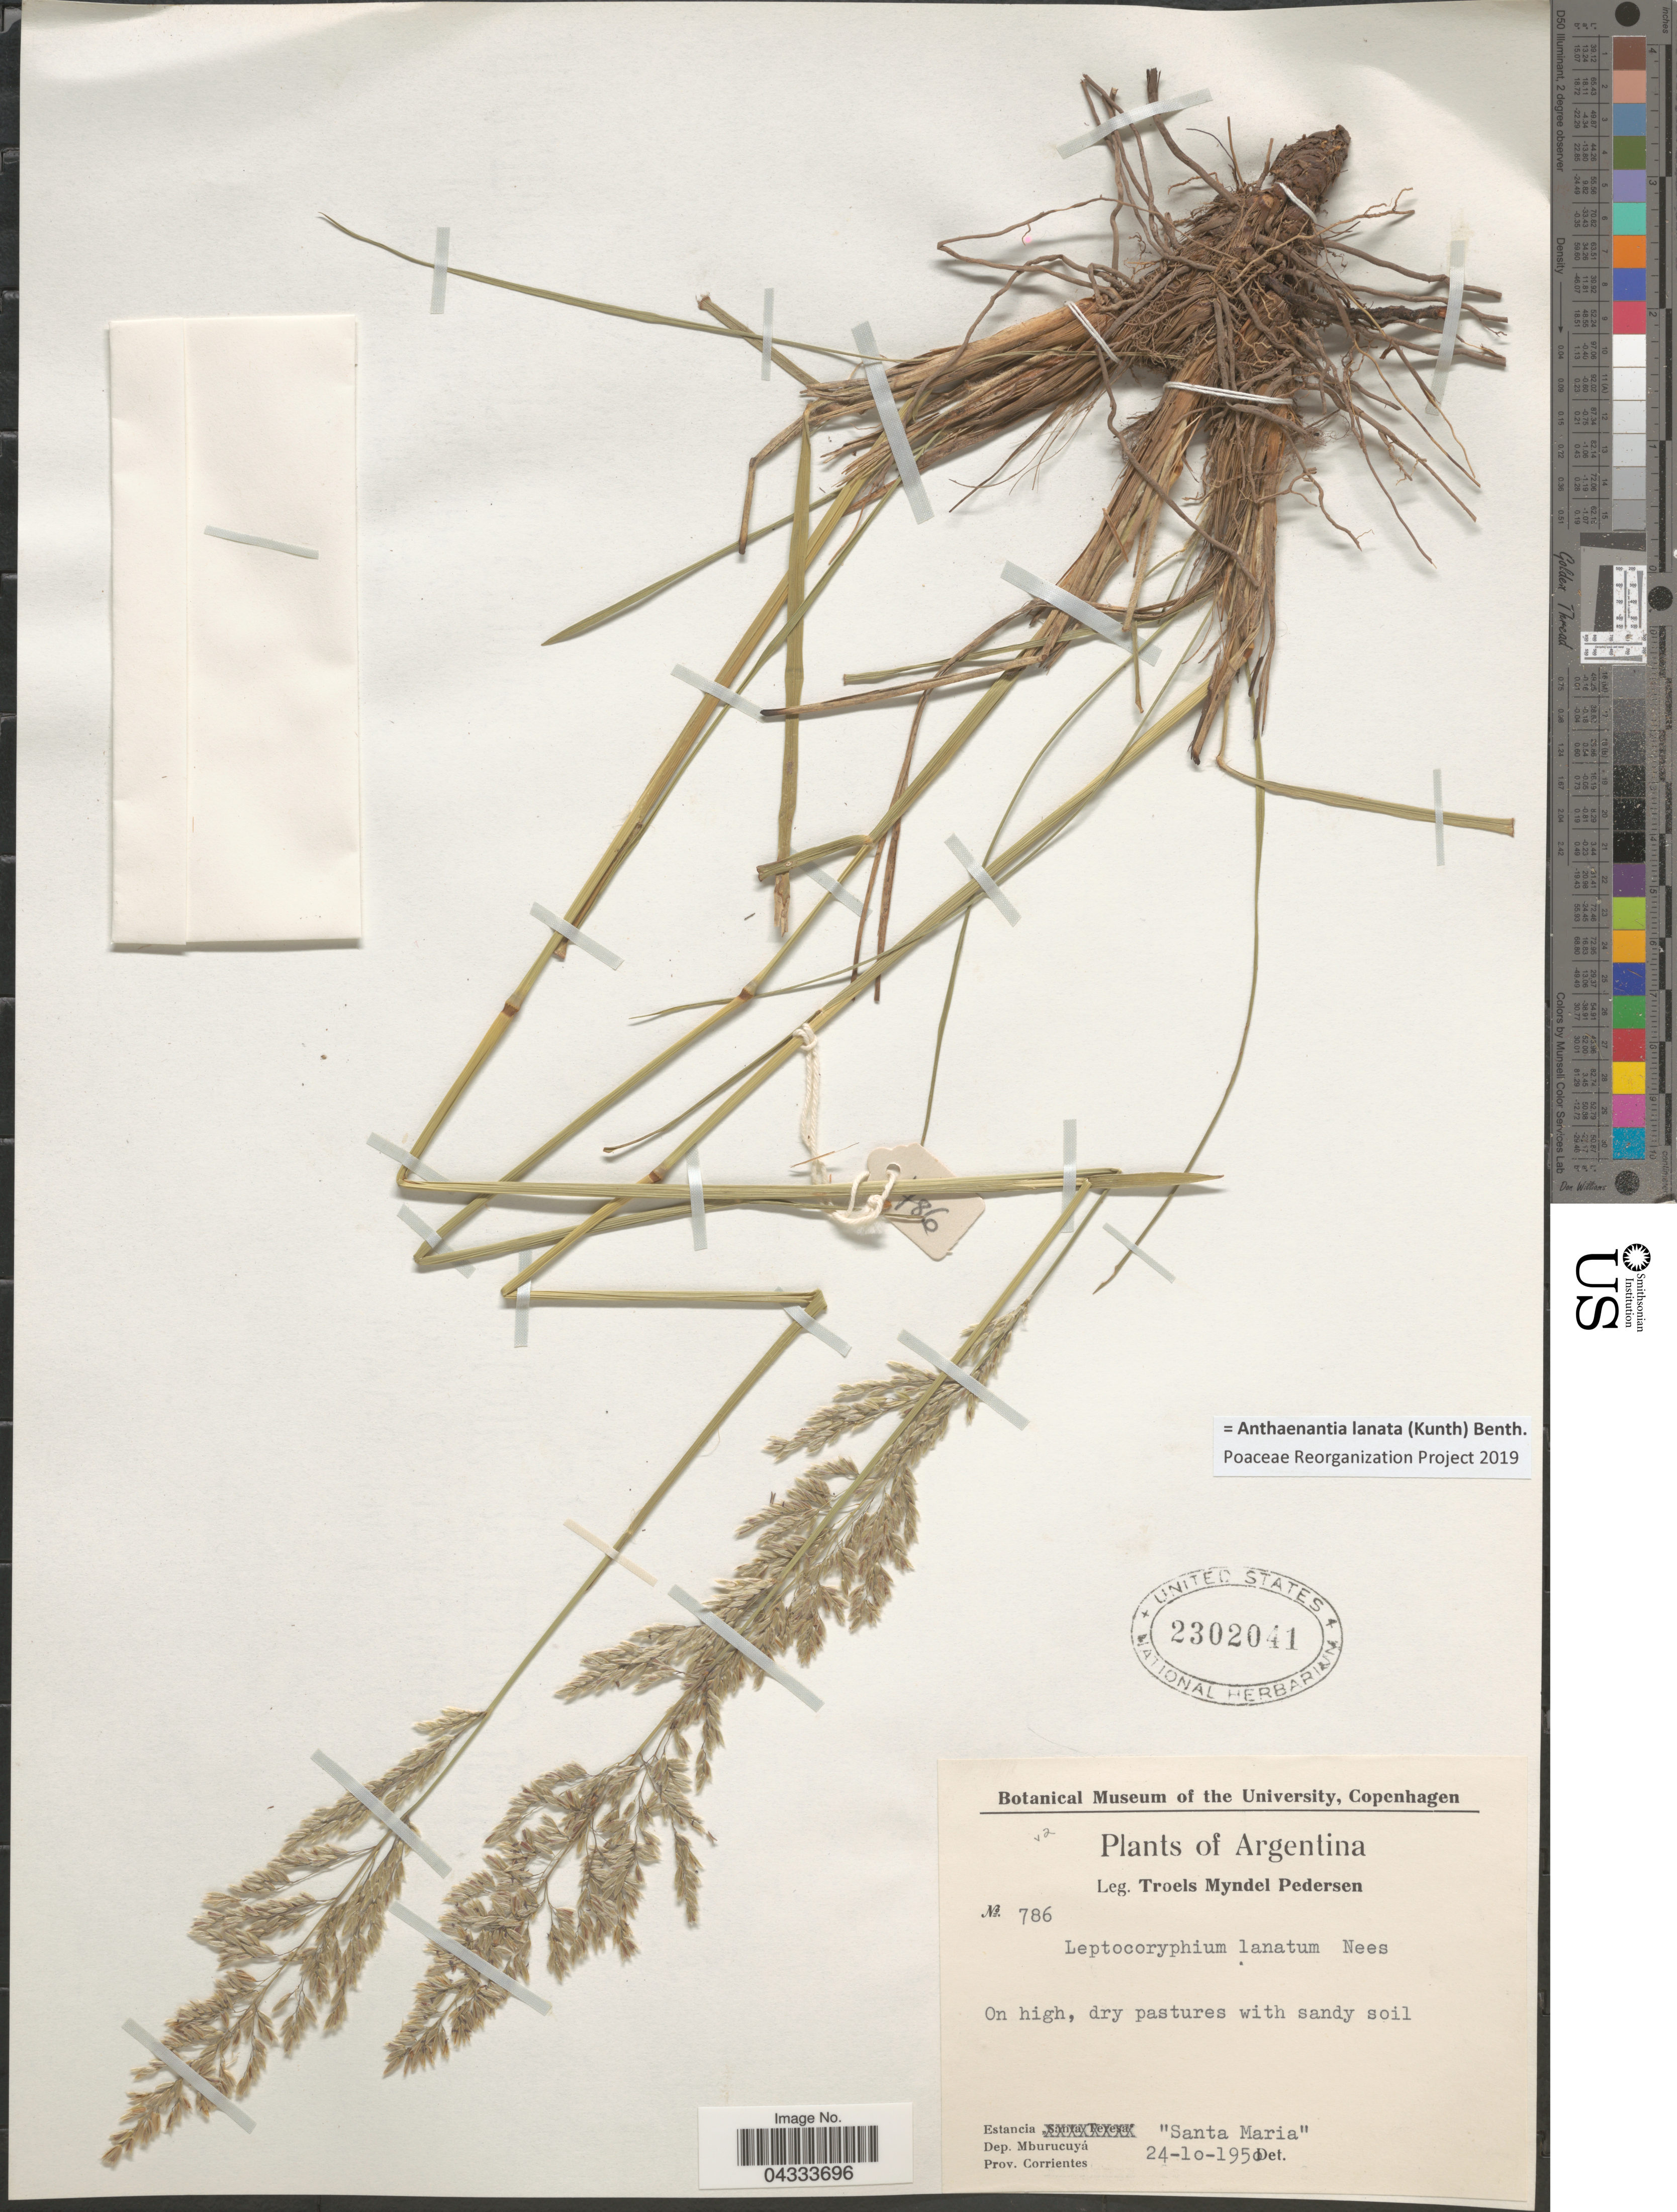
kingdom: Plantae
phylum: Tracheophyta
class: Liliopsida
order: Poales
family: Poaceae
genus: Anthaenantia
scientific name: Anthaenantia lanata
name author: (Kunth) Benth.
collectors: T. Pederson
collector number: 786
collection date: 1950-10-24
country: Argentina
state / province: Corrientes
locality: Estancia "Santa Maria". Dep. Mburucuyá.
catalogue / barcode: US 2302041